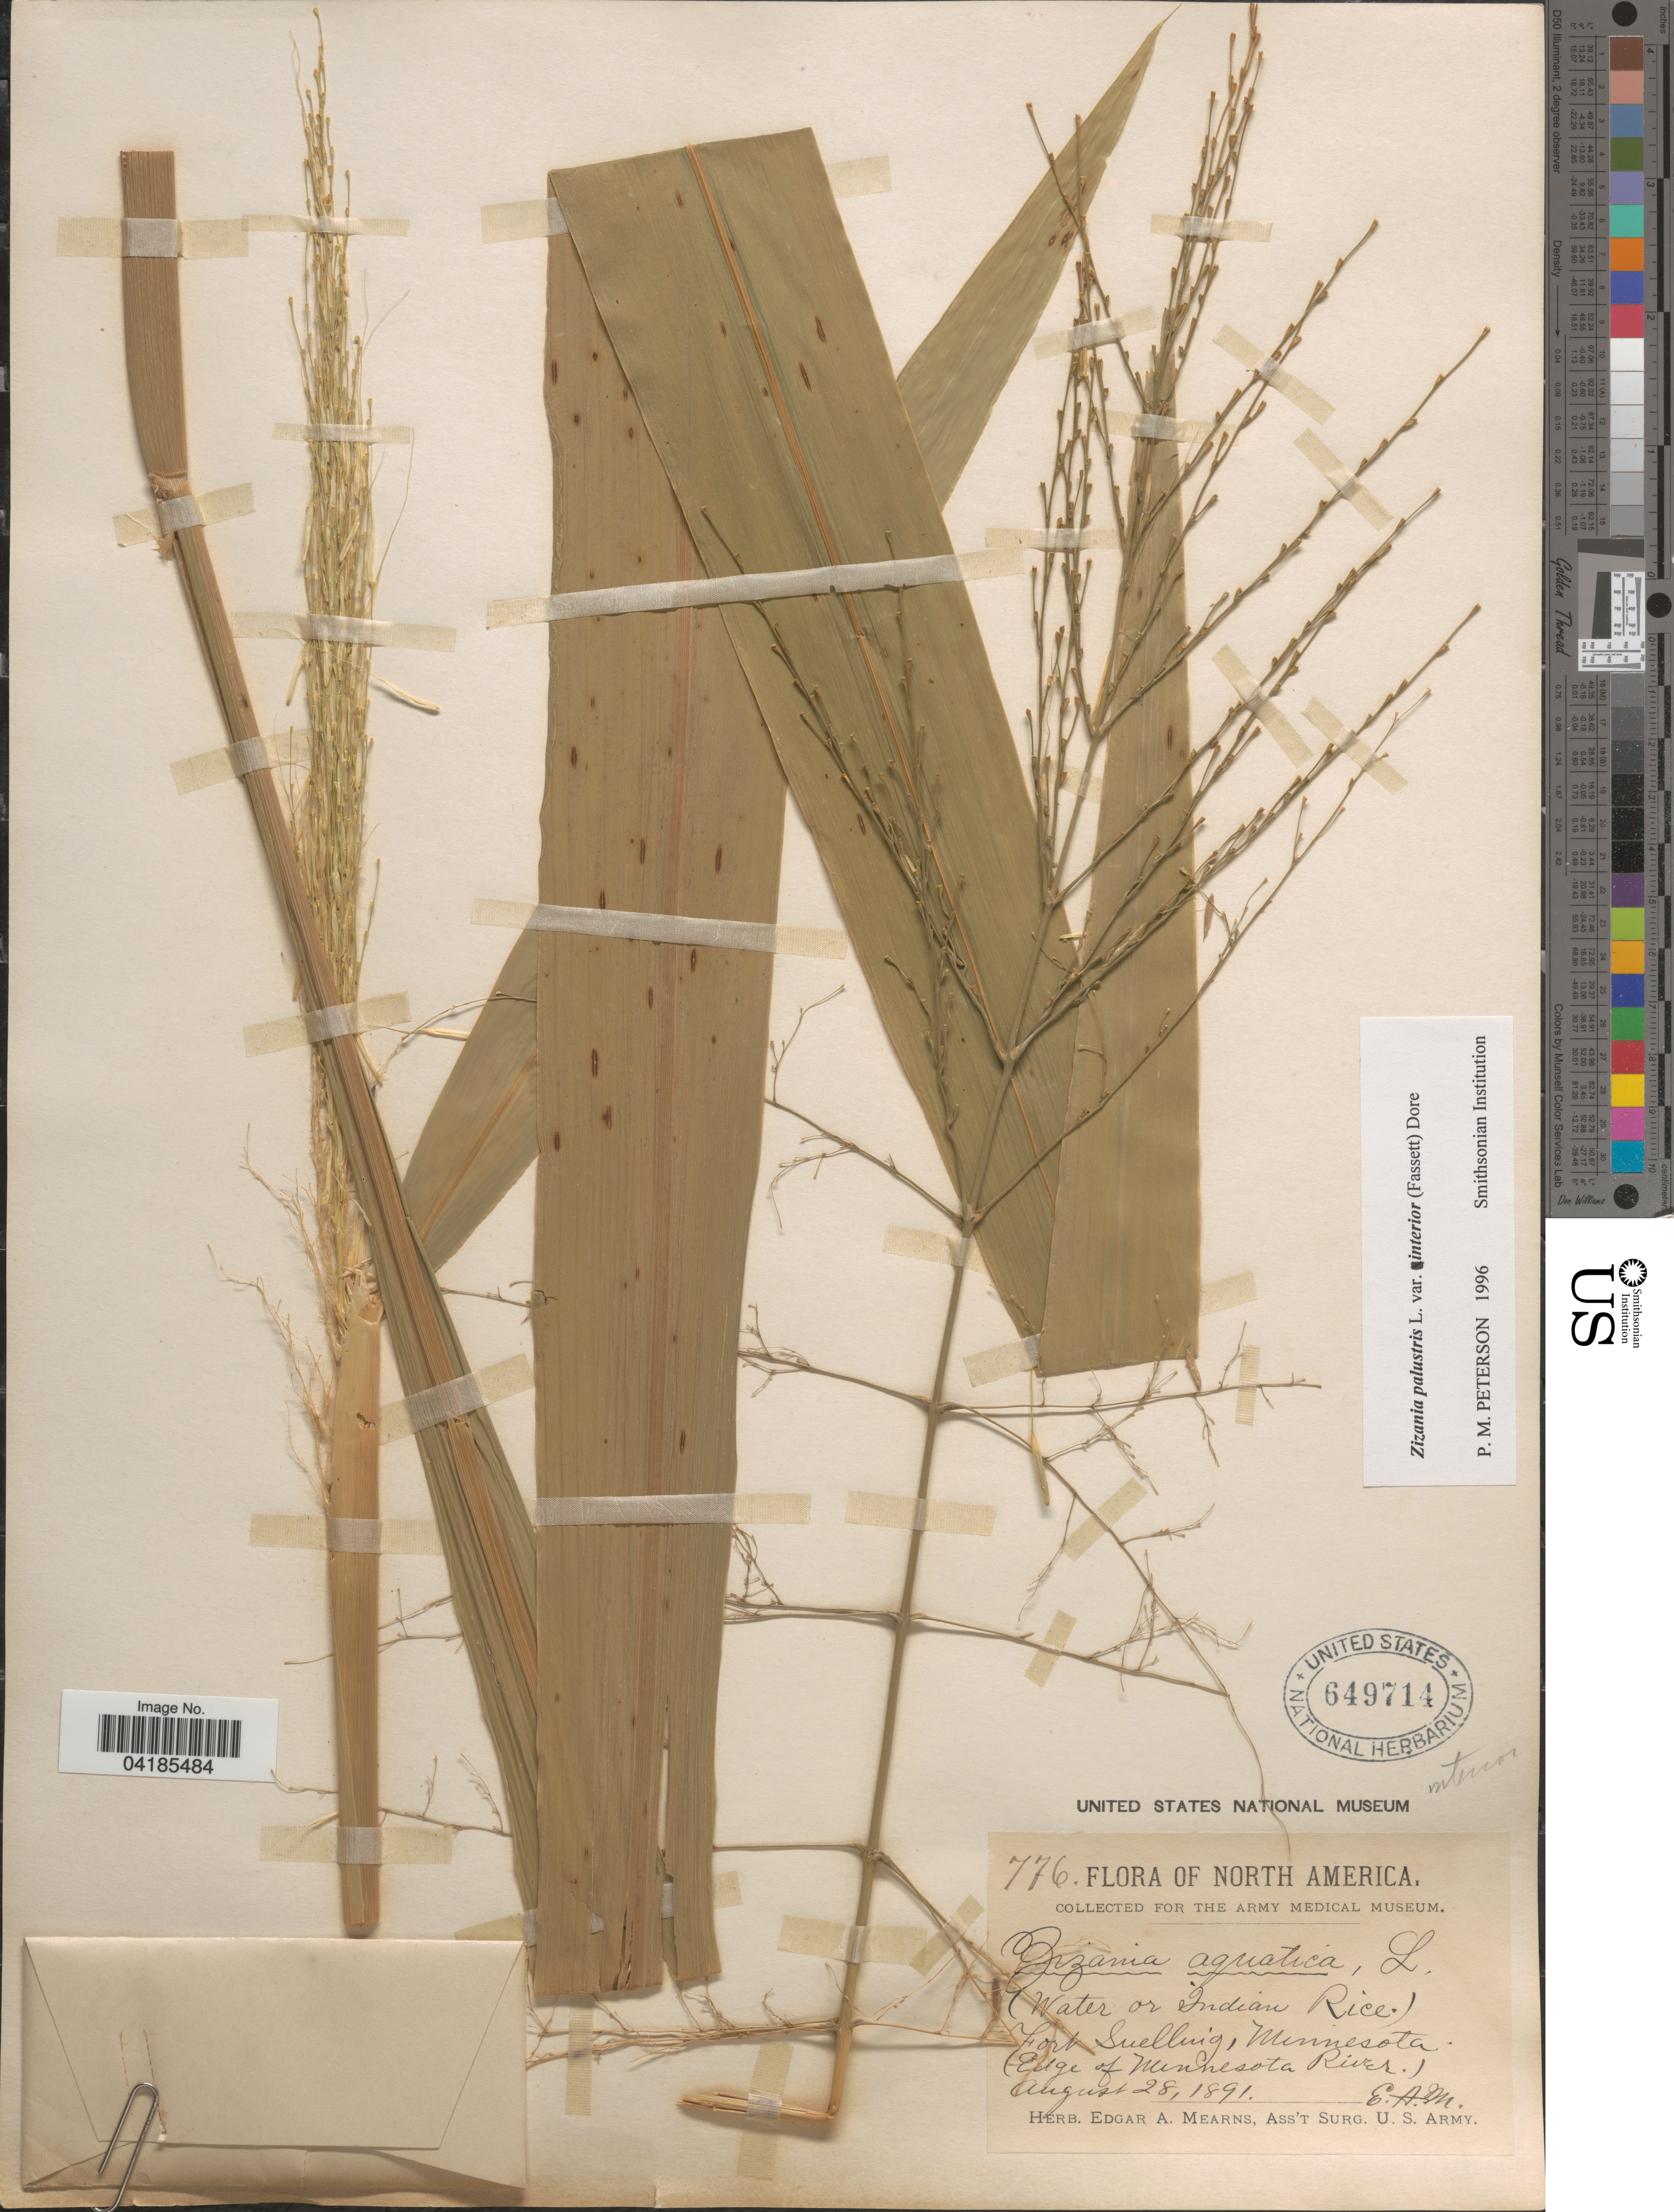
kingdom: Plantae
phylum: Tracheophyta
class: Liliopsida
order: Poales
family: Poaceae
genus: Zizania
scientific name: Zizania palustris var. interior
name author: L.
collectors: E. A. Mearns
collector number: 776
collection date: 1891-08-28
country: United States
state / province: Minnesota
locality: Fort Snelling. (Edge of Minnesota River.).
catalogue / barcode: US 649714